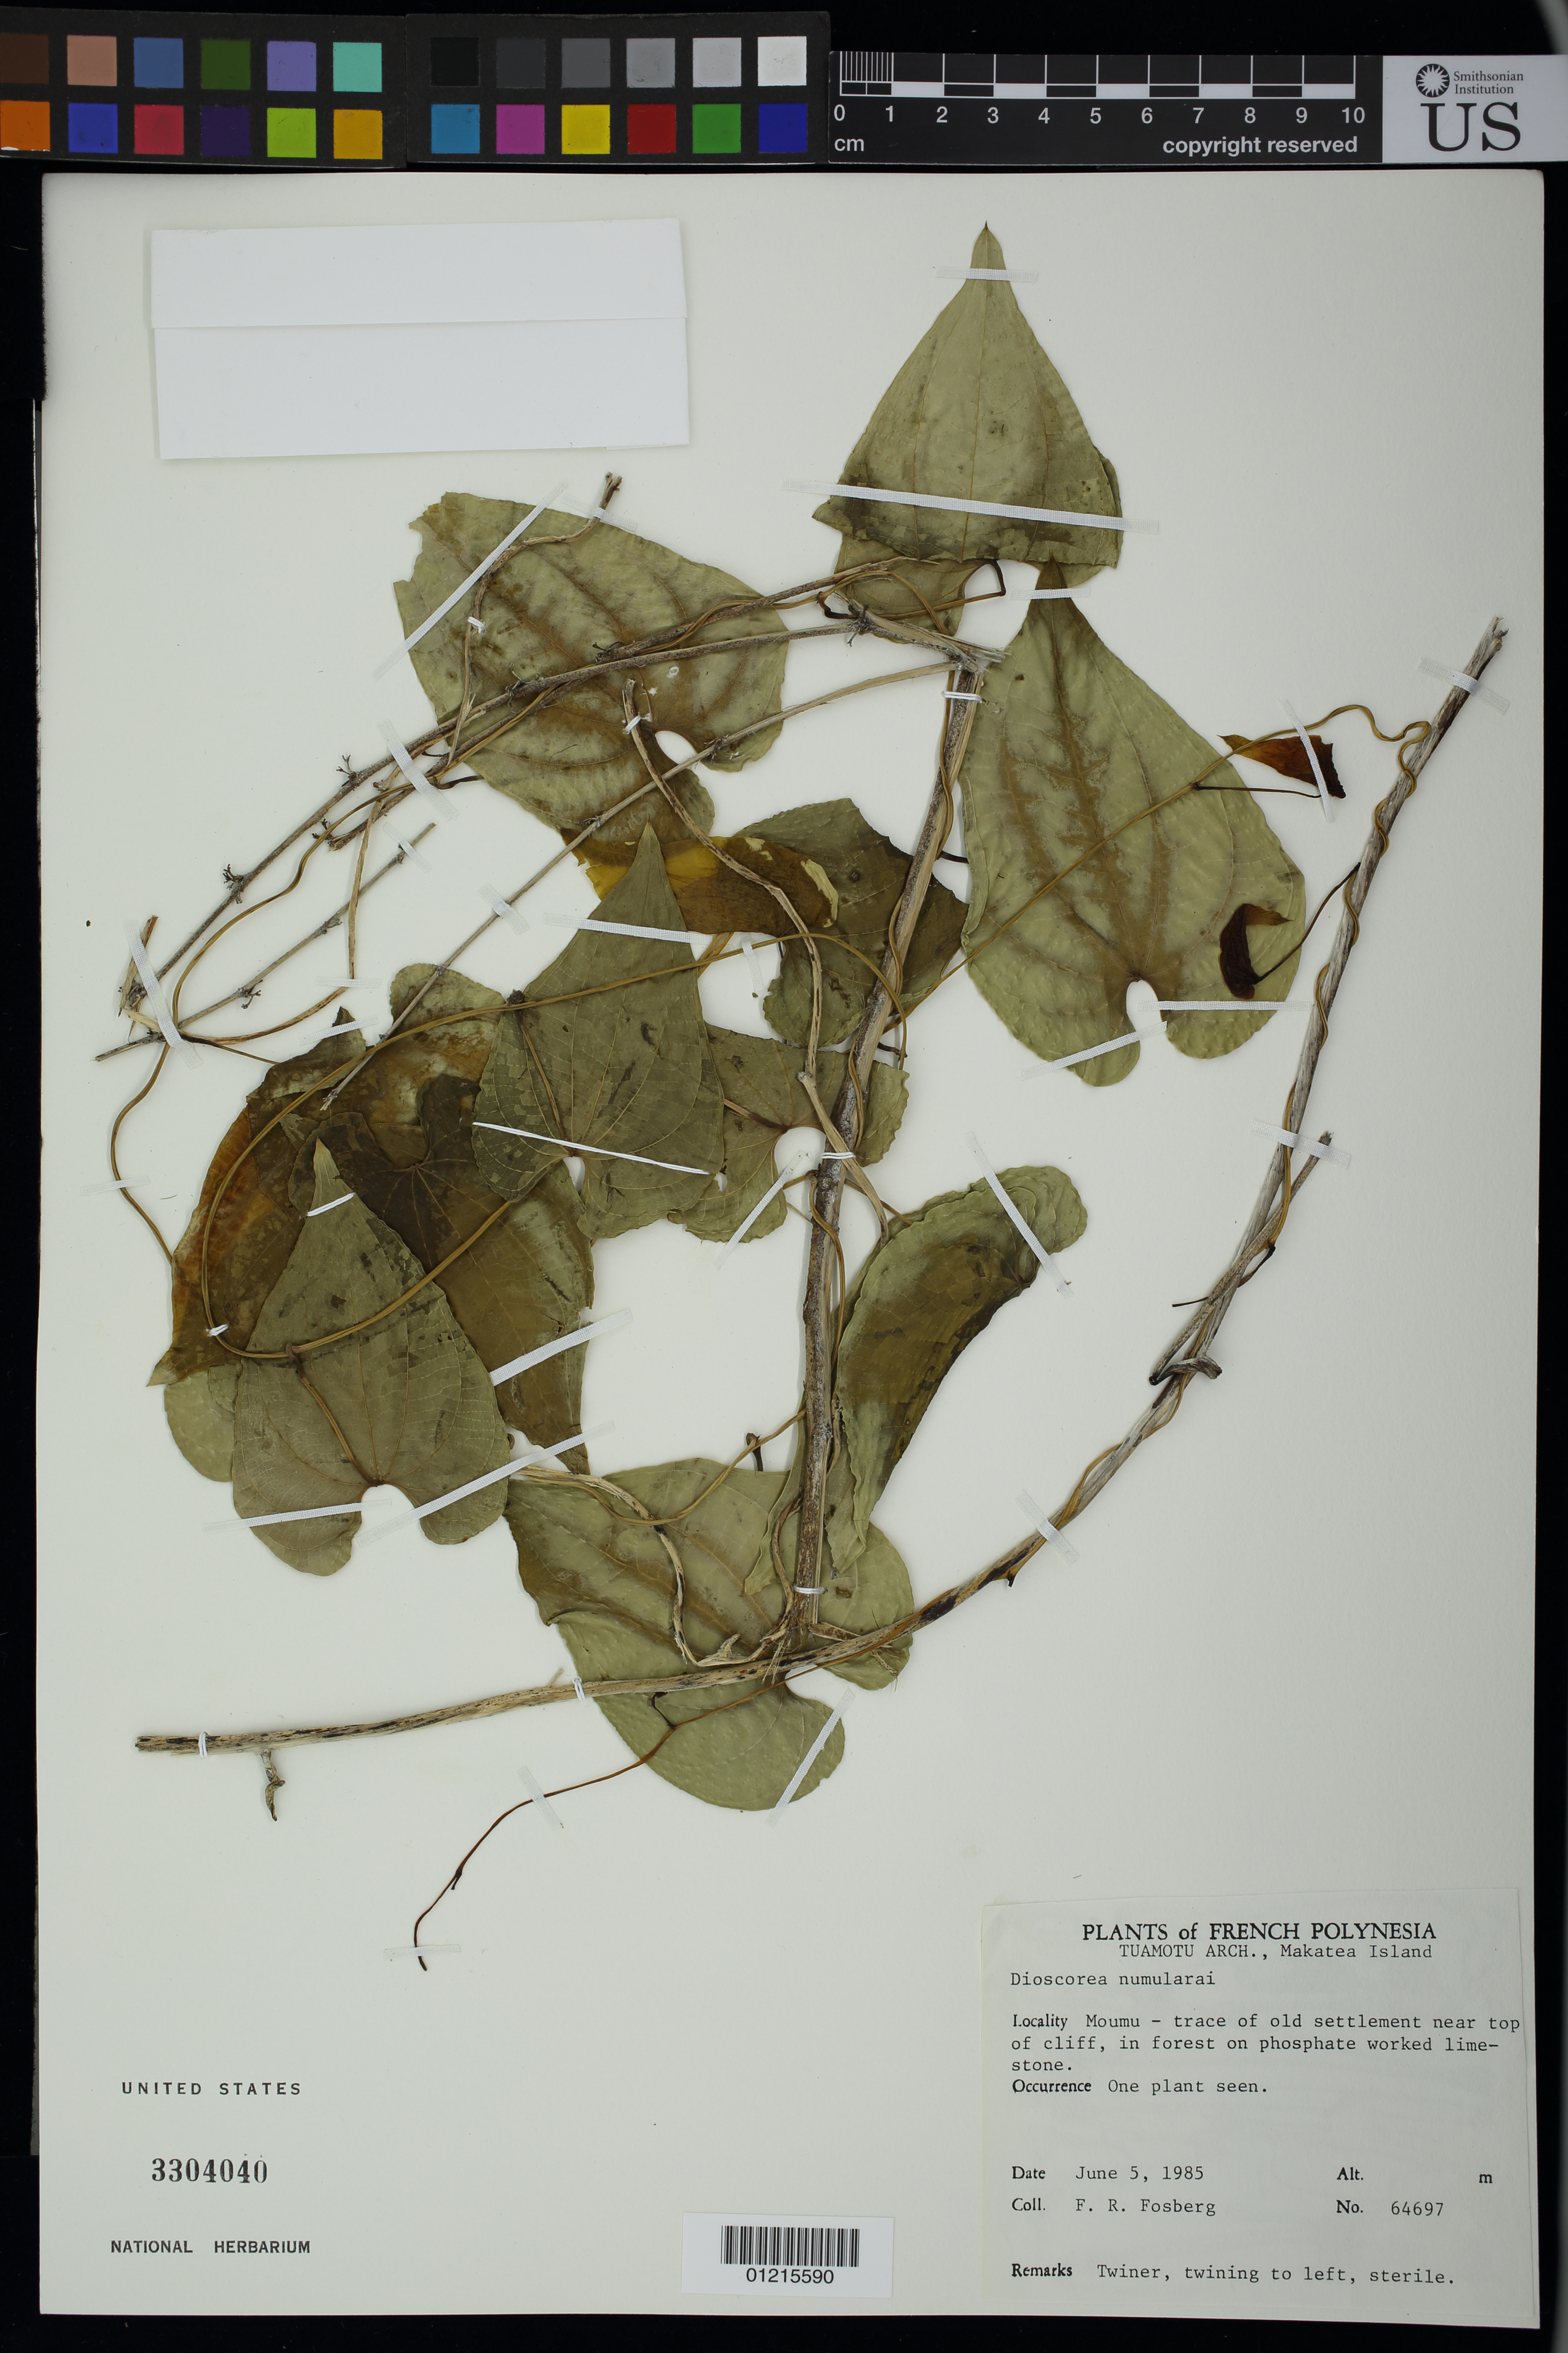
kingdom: Plantae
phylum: Tracheophyta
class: Liliopsida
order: Dioscoreales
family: Dioscoreaceae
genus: Dioscorea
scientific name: Dioscorea nummularia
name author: Lam.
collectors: F. R. Fosberg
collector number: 64697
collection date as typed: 05 Jun 1985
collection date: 1985-06-05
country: French Polynesia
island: Makatea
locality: Makatea, Vaitepaua village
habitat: In forest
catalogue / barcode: US 3304040